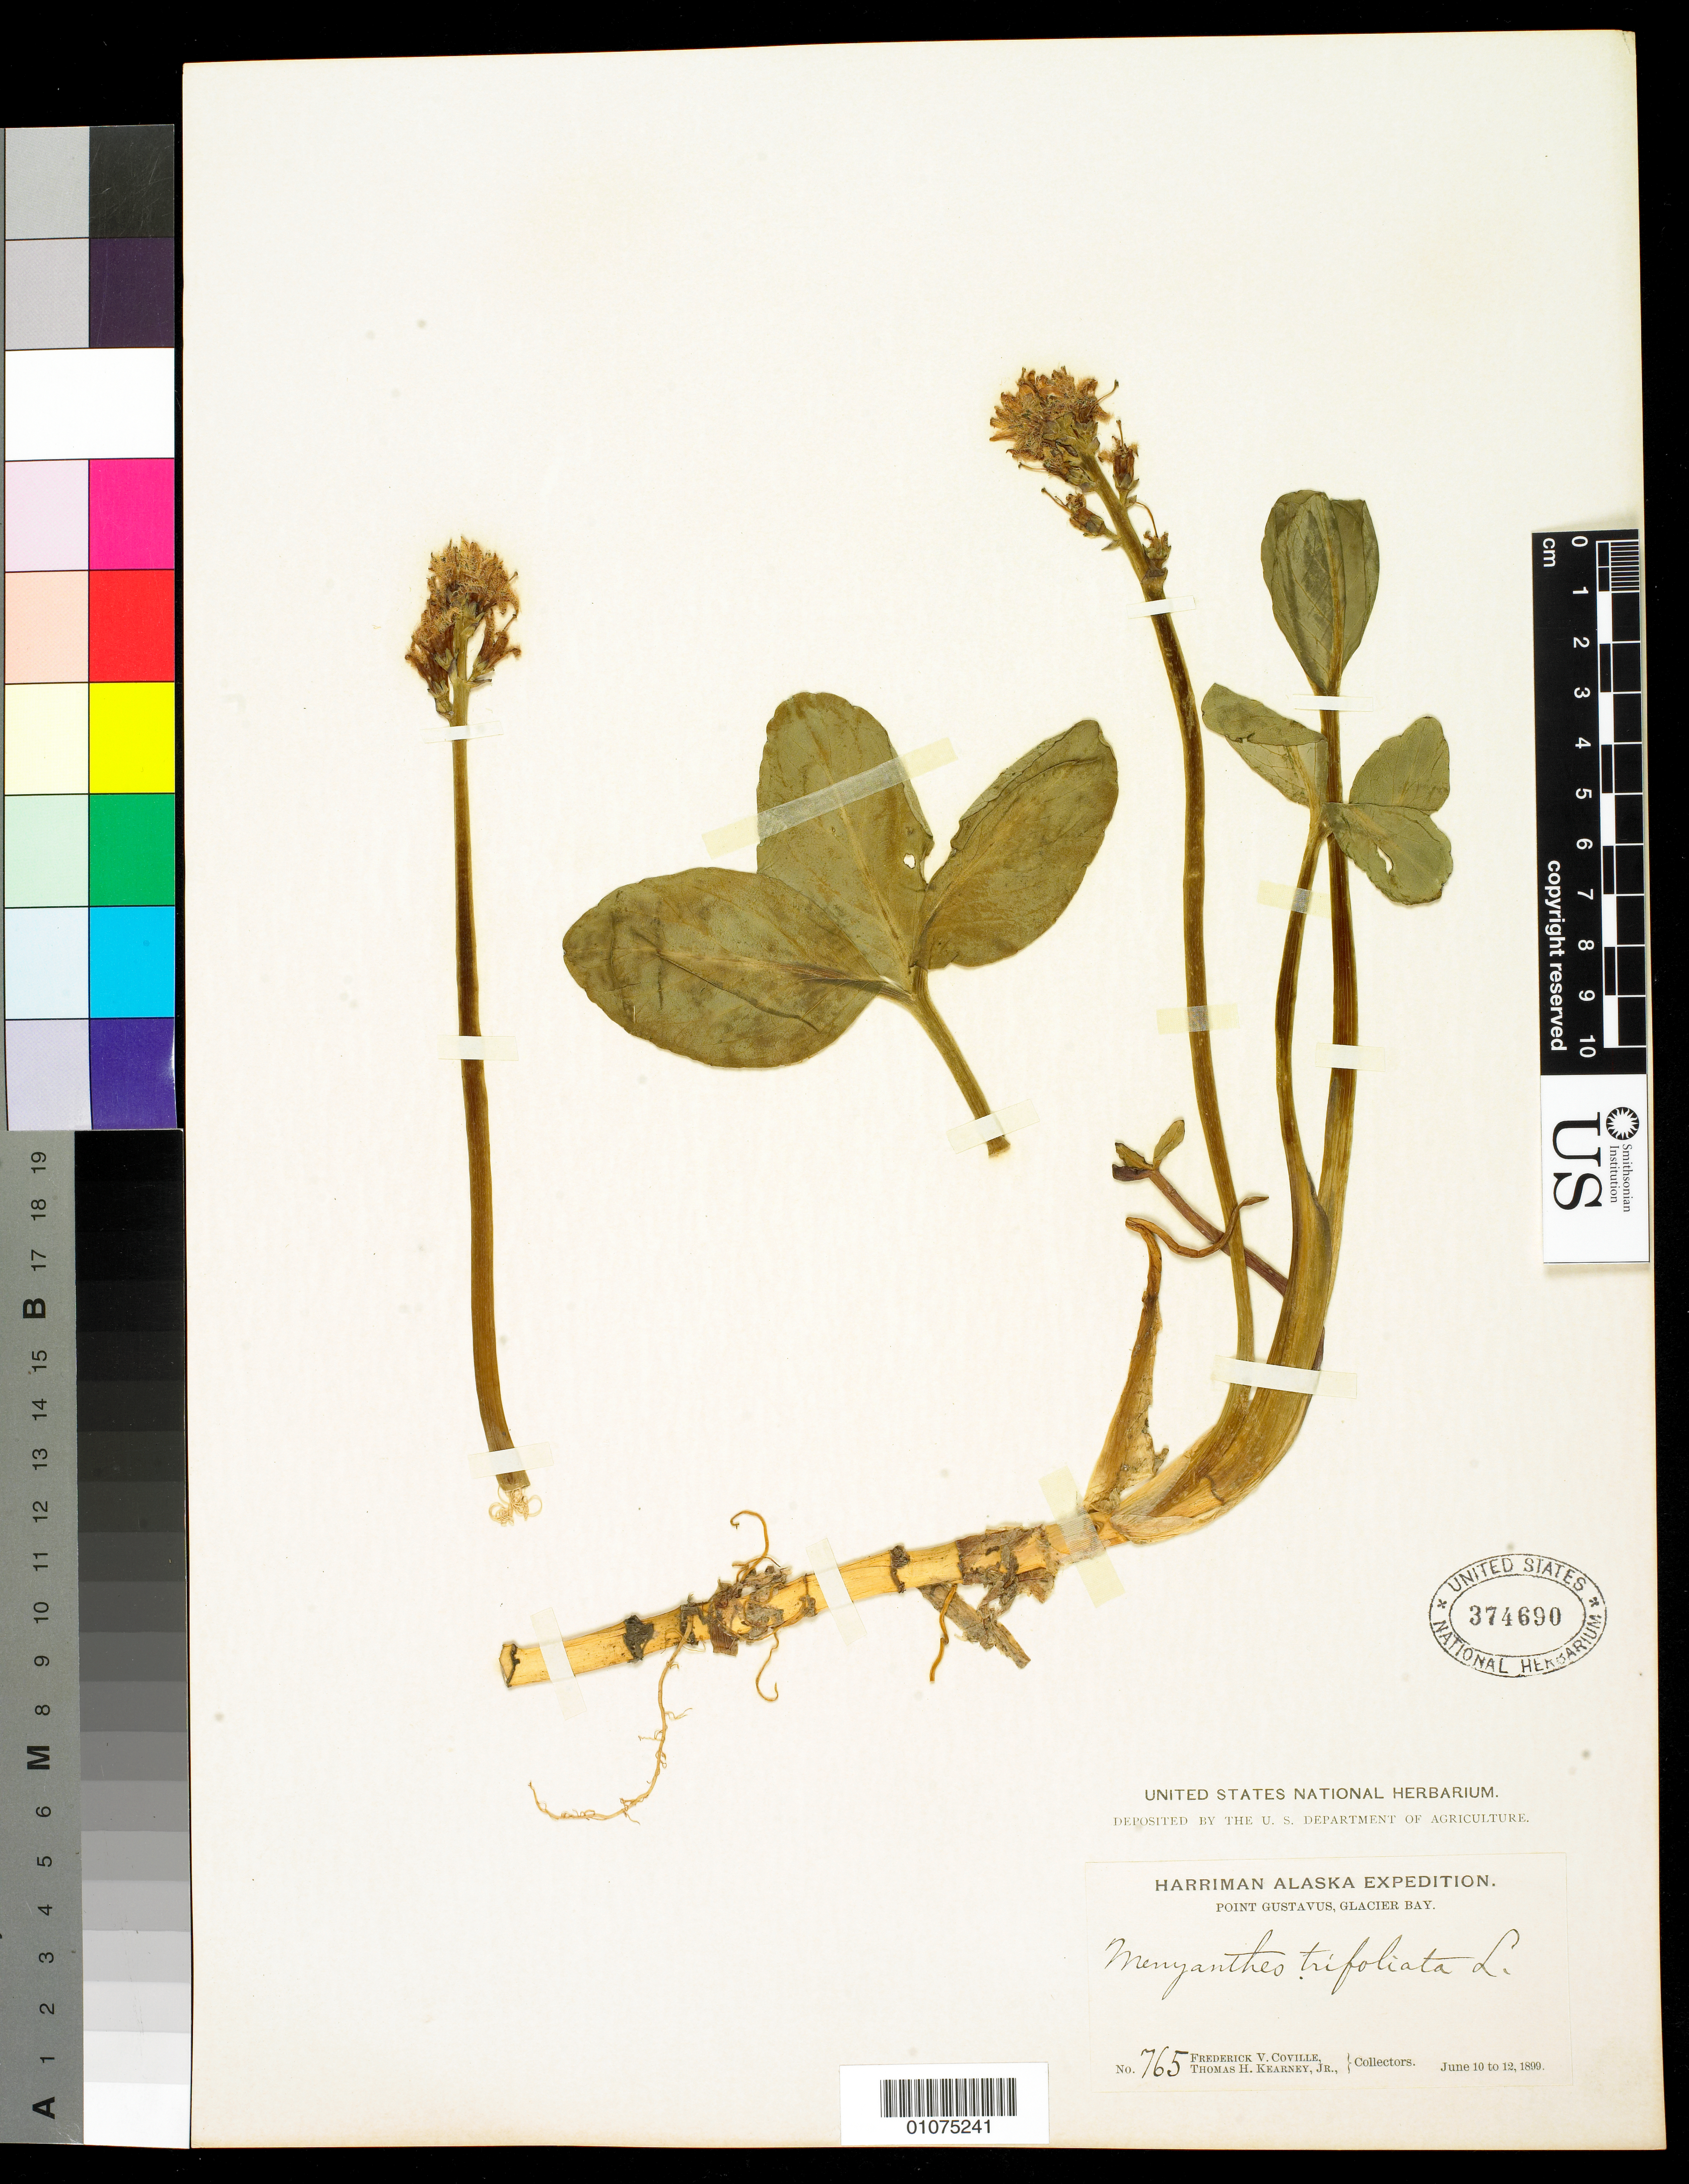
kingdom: Plantae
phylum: Tracheophyta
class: Magnoliopsida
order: Asterales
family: Menyanthaceae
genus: Menyanthes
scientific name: Menyanthes trifoliata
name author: L.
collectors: F. V. Coville & T. H. Kearney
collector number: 765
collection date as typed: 10 Jun 1899 to 12 Jun 1899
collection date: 1899-06-10/1899-06-12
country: United States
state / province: Alaska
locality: Point Gustavus, Glacier Bay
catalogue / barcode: US 374690